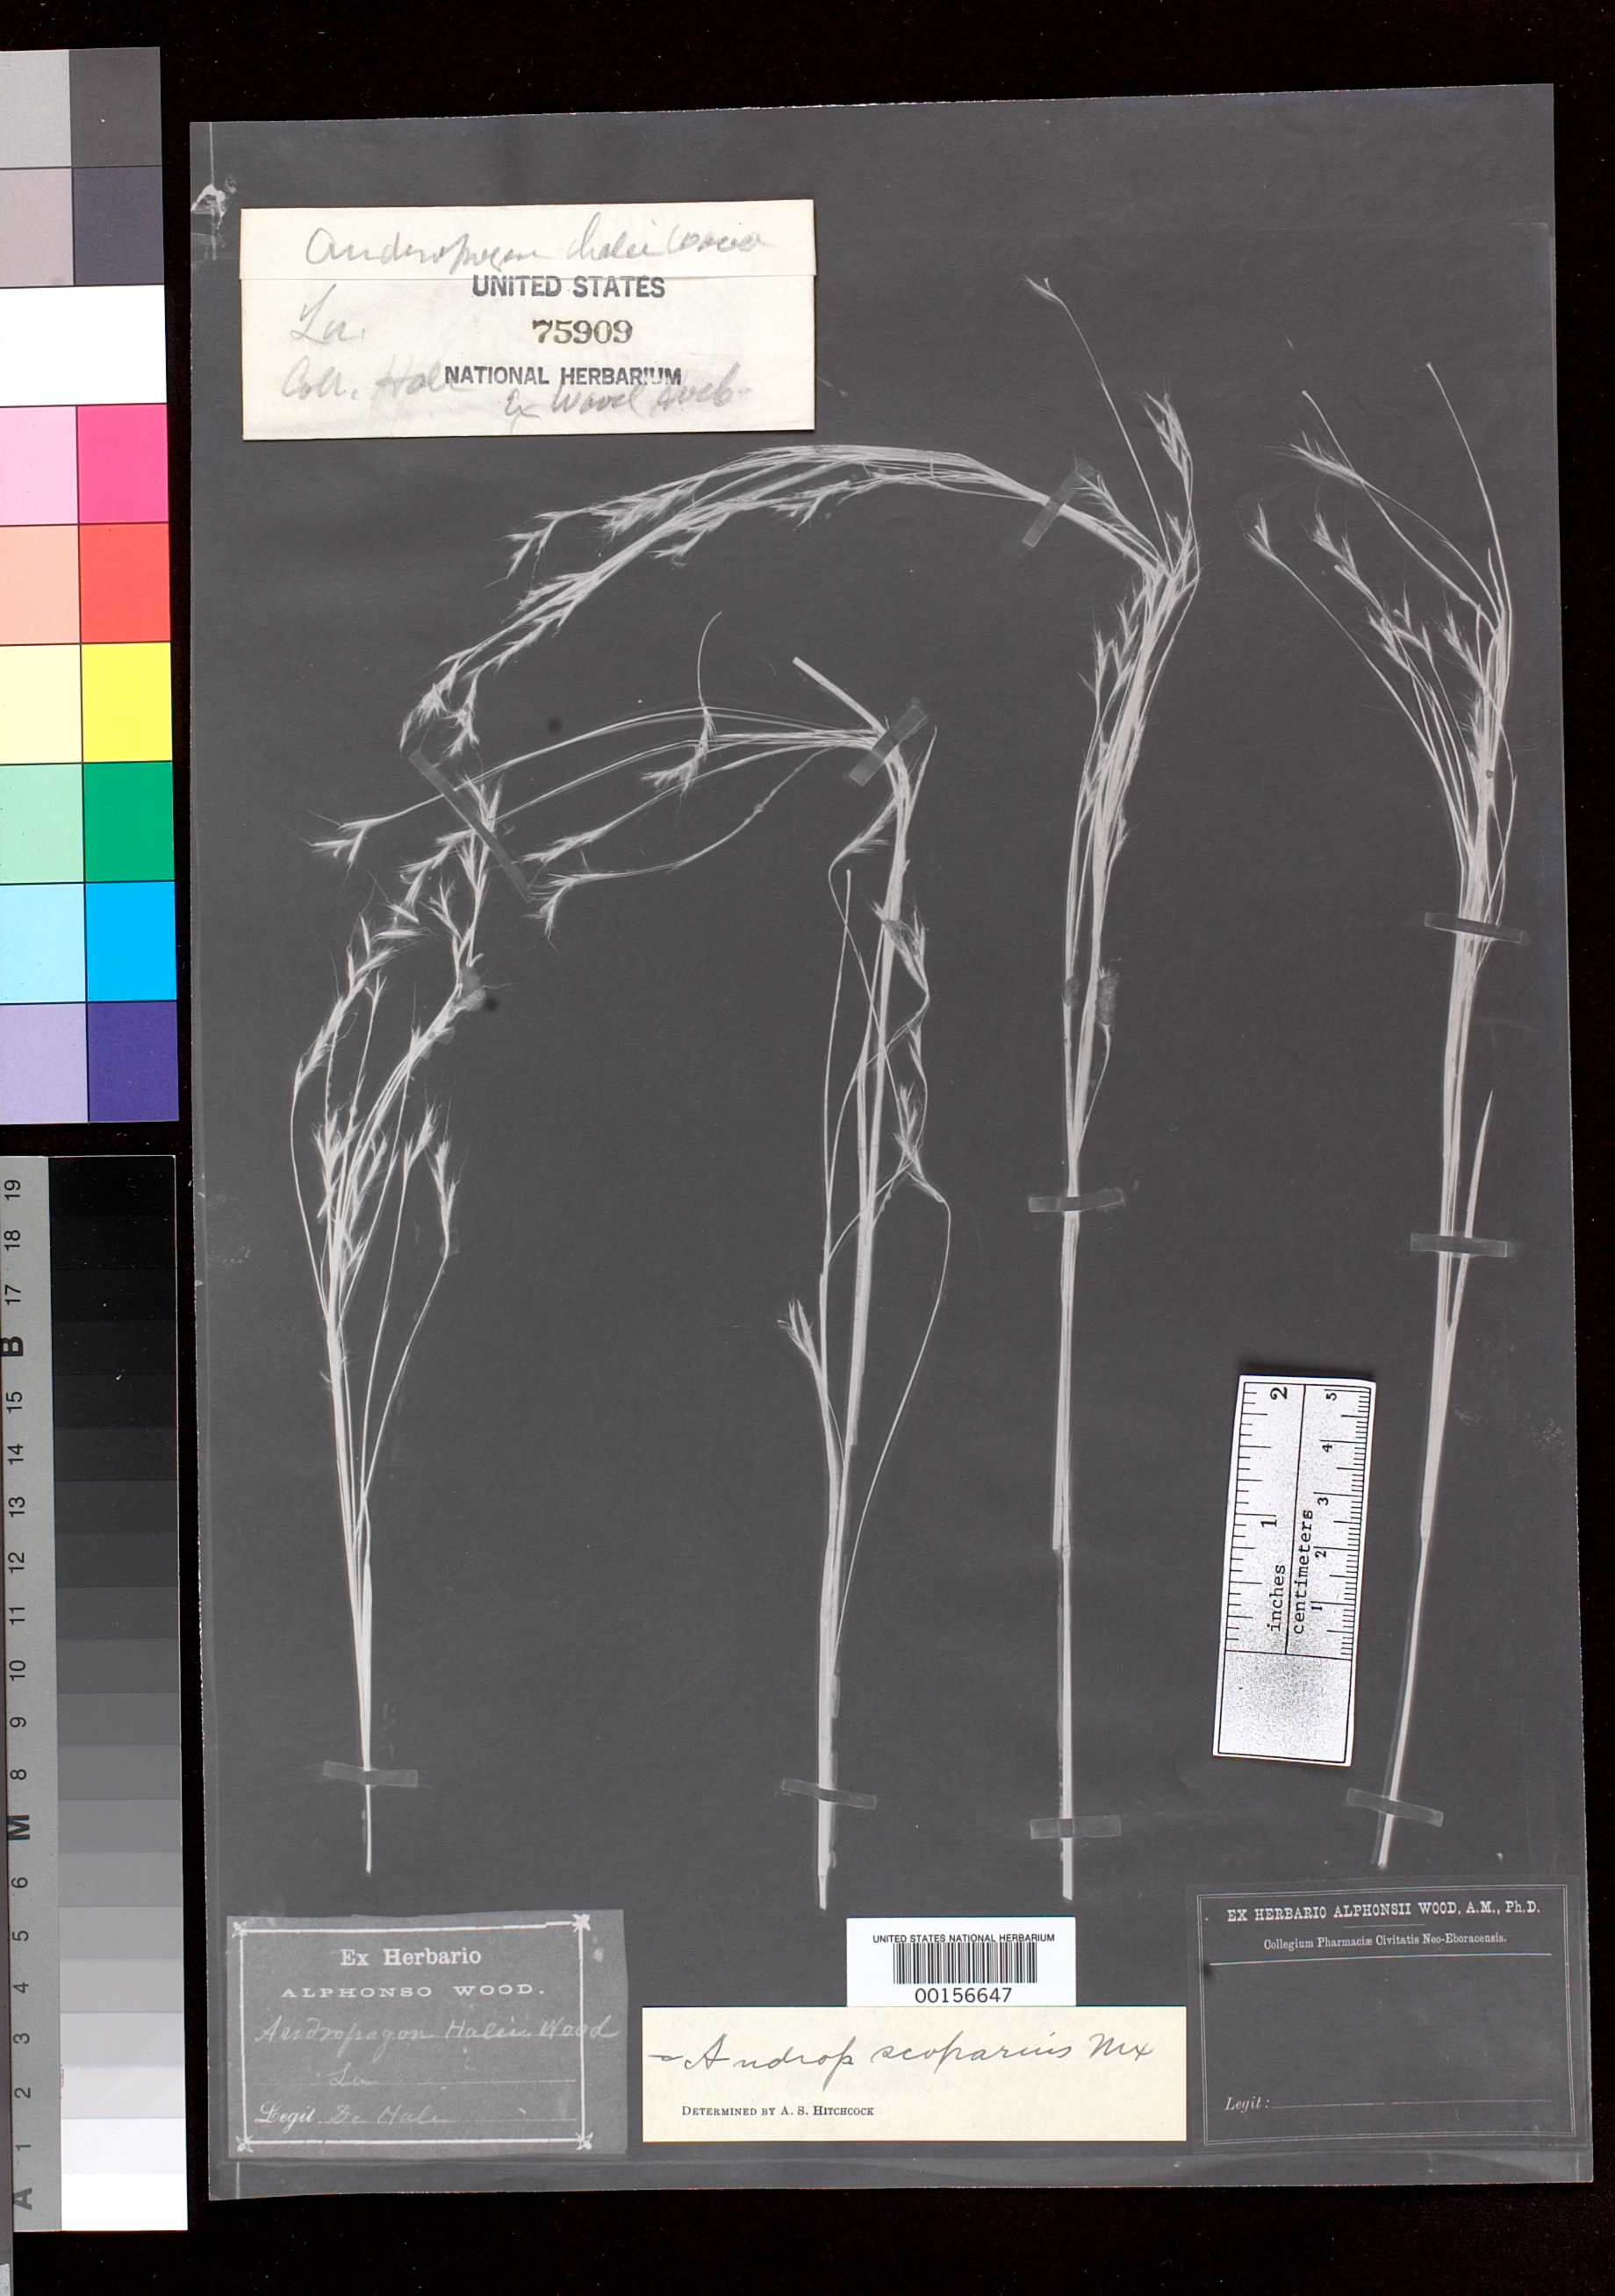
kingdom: Plantae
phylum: Tracheophyta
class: Liliopsida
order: Poales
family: Poaceae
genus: Andropogon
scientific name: Andropogon halei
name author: Alph. Wood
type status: Type Fragment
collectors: J. Hale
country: United States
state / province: Louisiana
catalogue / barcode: US 75909